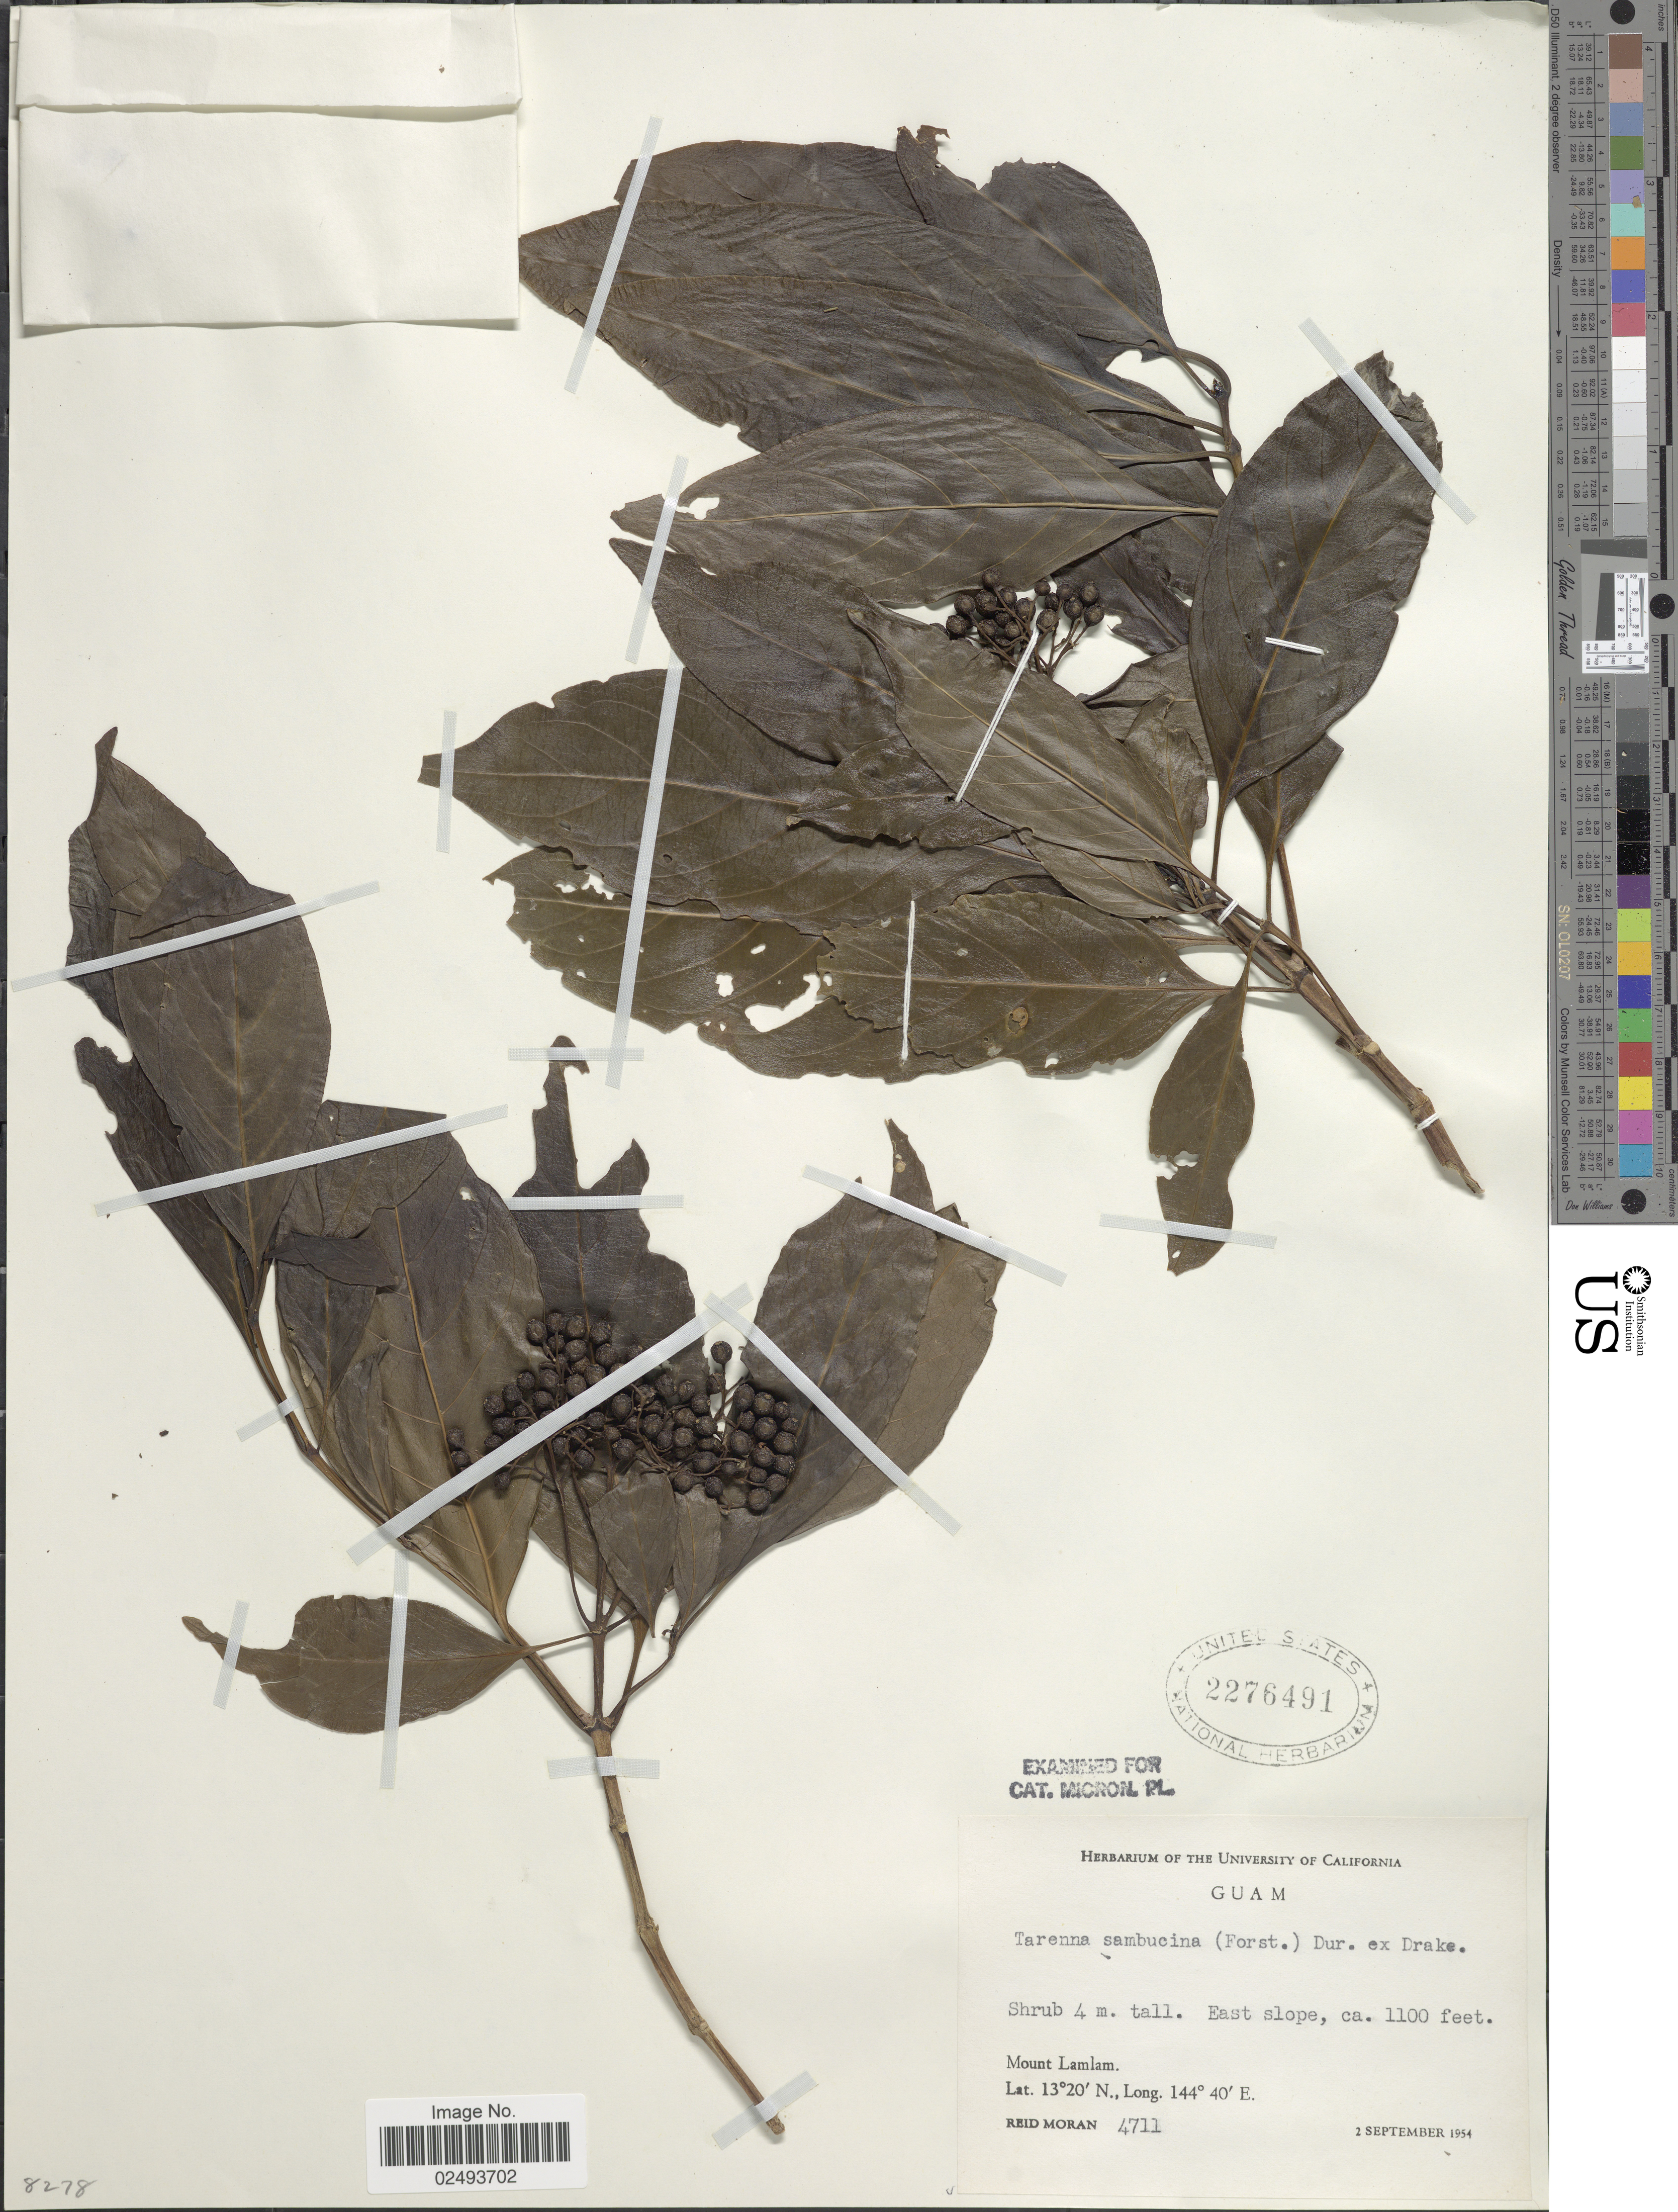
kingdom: Plantae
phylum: Tracheophyta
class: Magnoliopsida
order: Gentianales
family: Rubiaceae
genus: Tarenna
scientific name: Tarenna sambucina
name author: (G. Forst.) Drake ex Durand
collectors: R. V. Moran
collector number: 4711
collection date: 1954-09-02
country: Guam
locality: Mount Lamlam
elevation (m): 335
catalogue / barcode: US 2276491